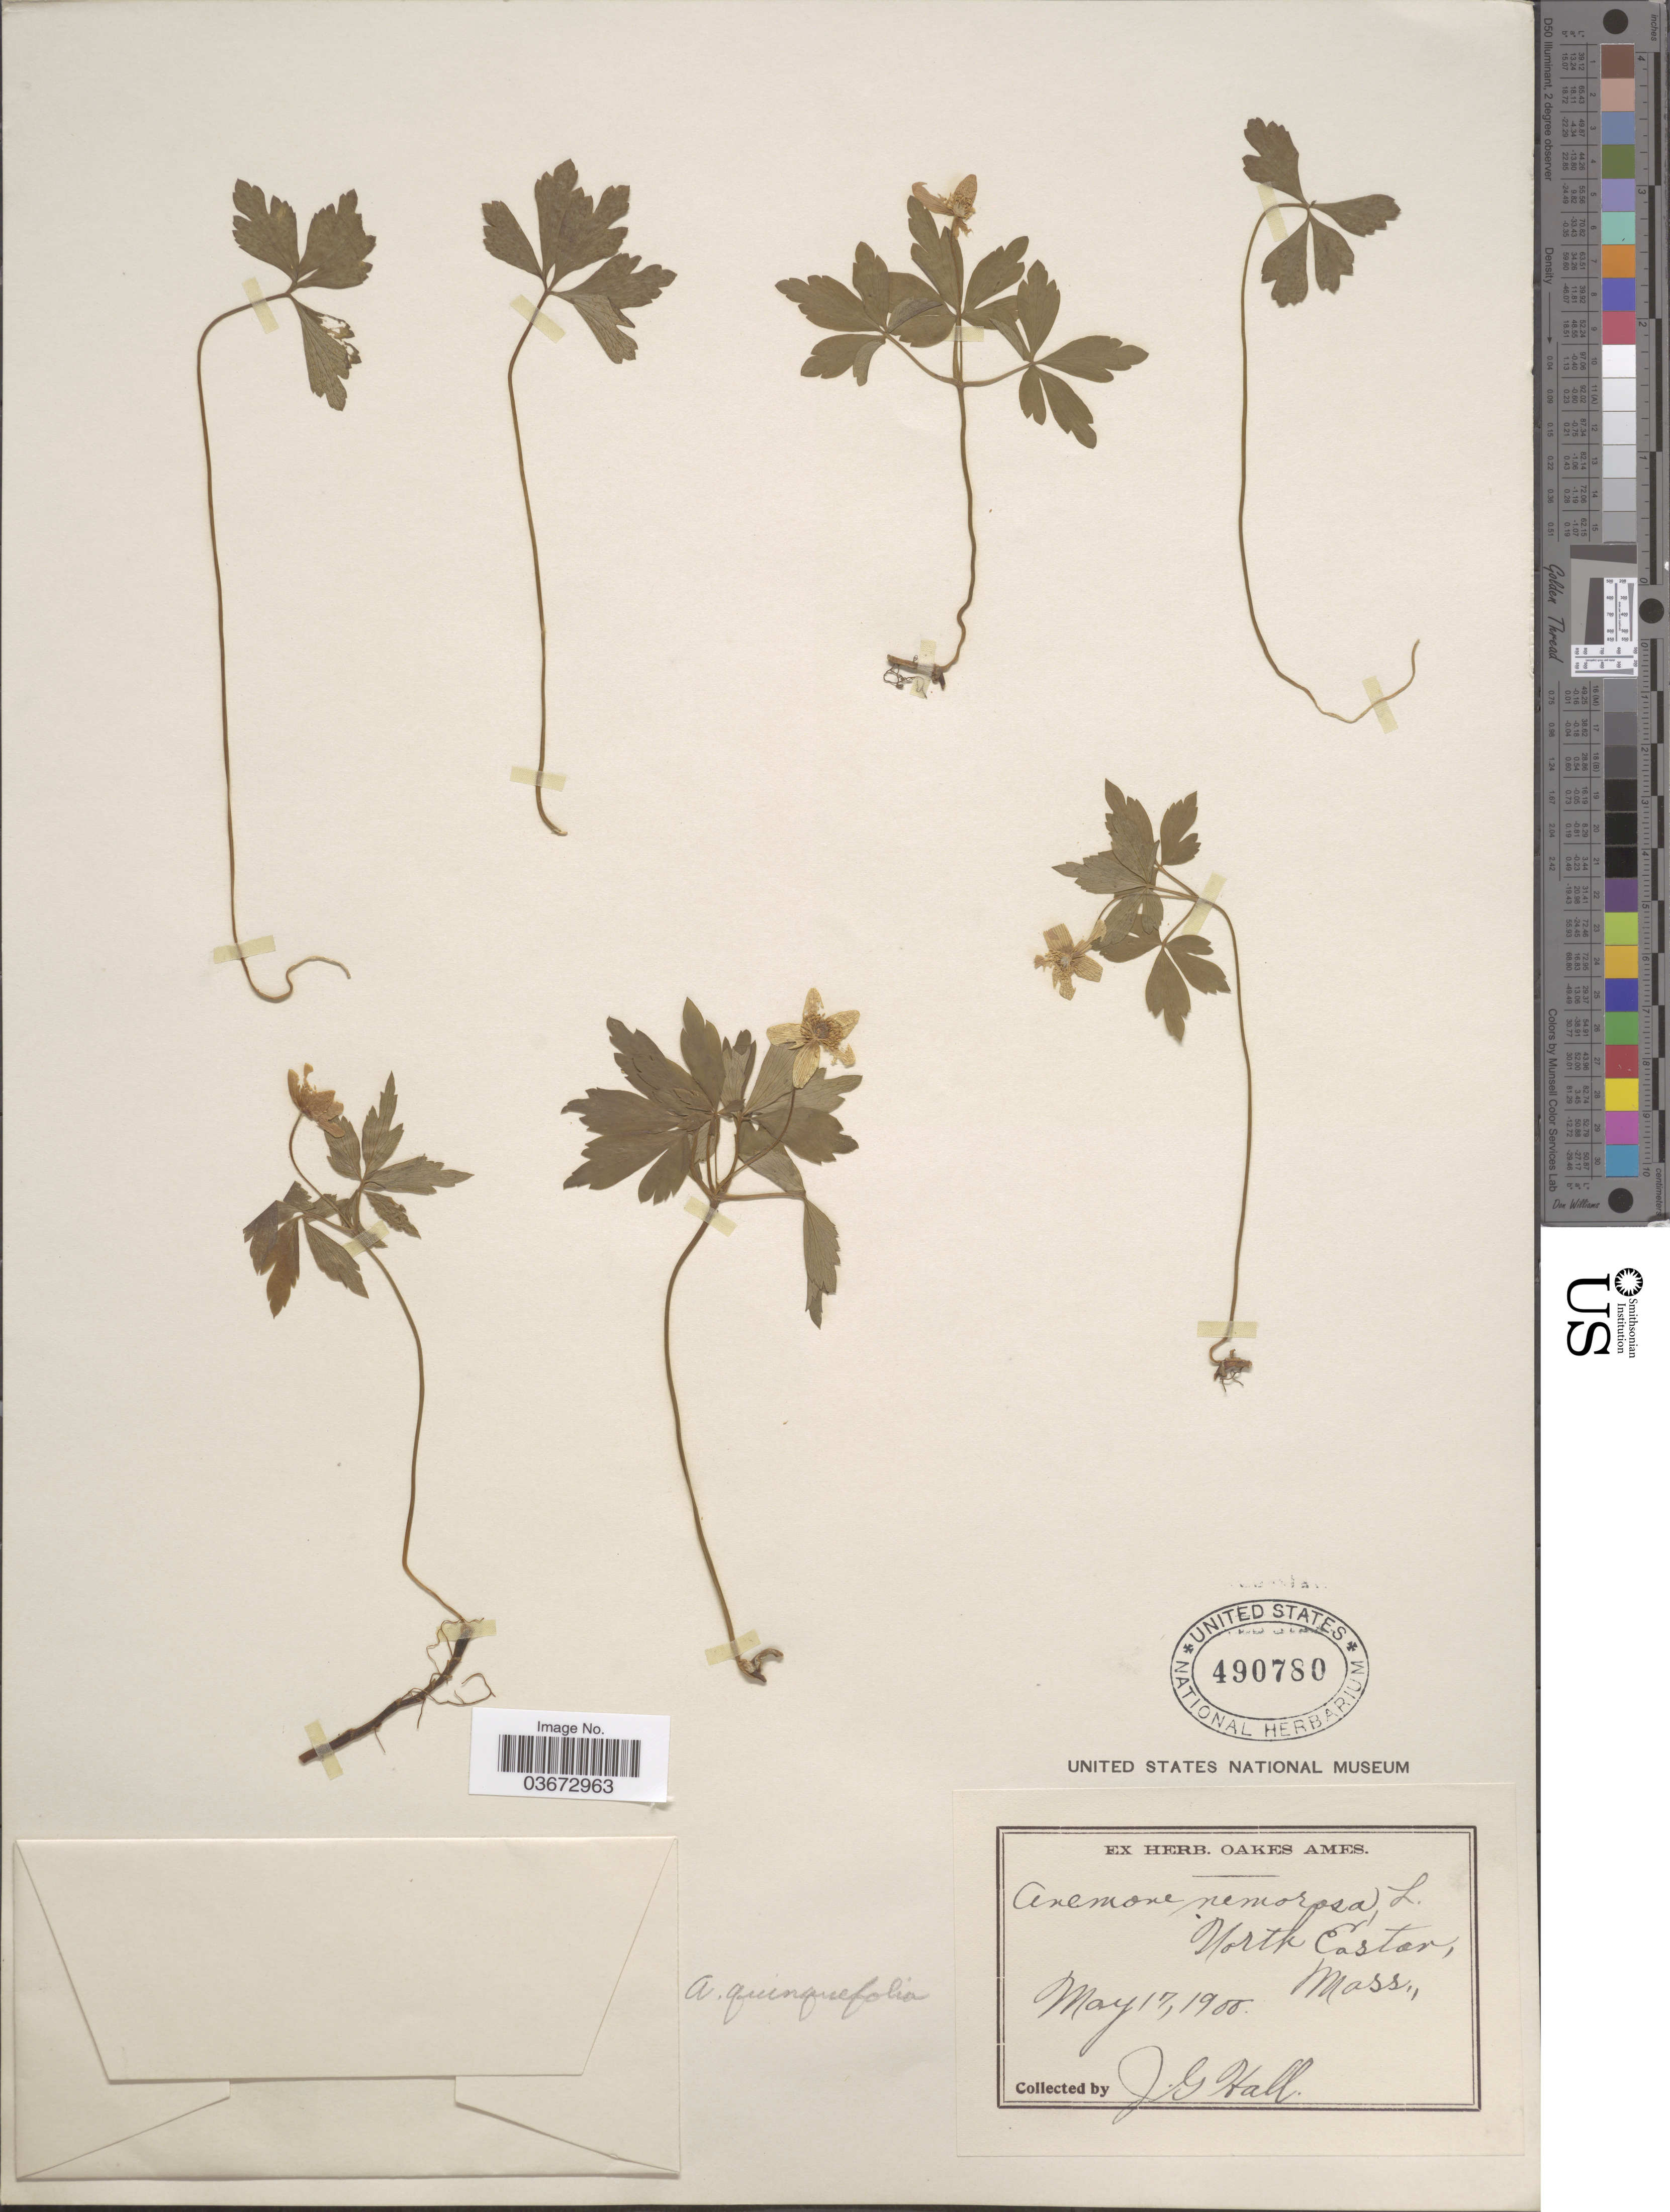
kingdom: Plantae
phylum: Tracheophyta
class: Magnoliopsida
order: Ranunculales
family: Ranunculaceae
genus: Anemone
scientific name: Anemone quinquefolia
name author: L.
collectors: J. Hall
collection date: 1900-05-17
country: United States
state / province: Massachusetts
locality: North Easton.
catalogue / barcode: US 490780